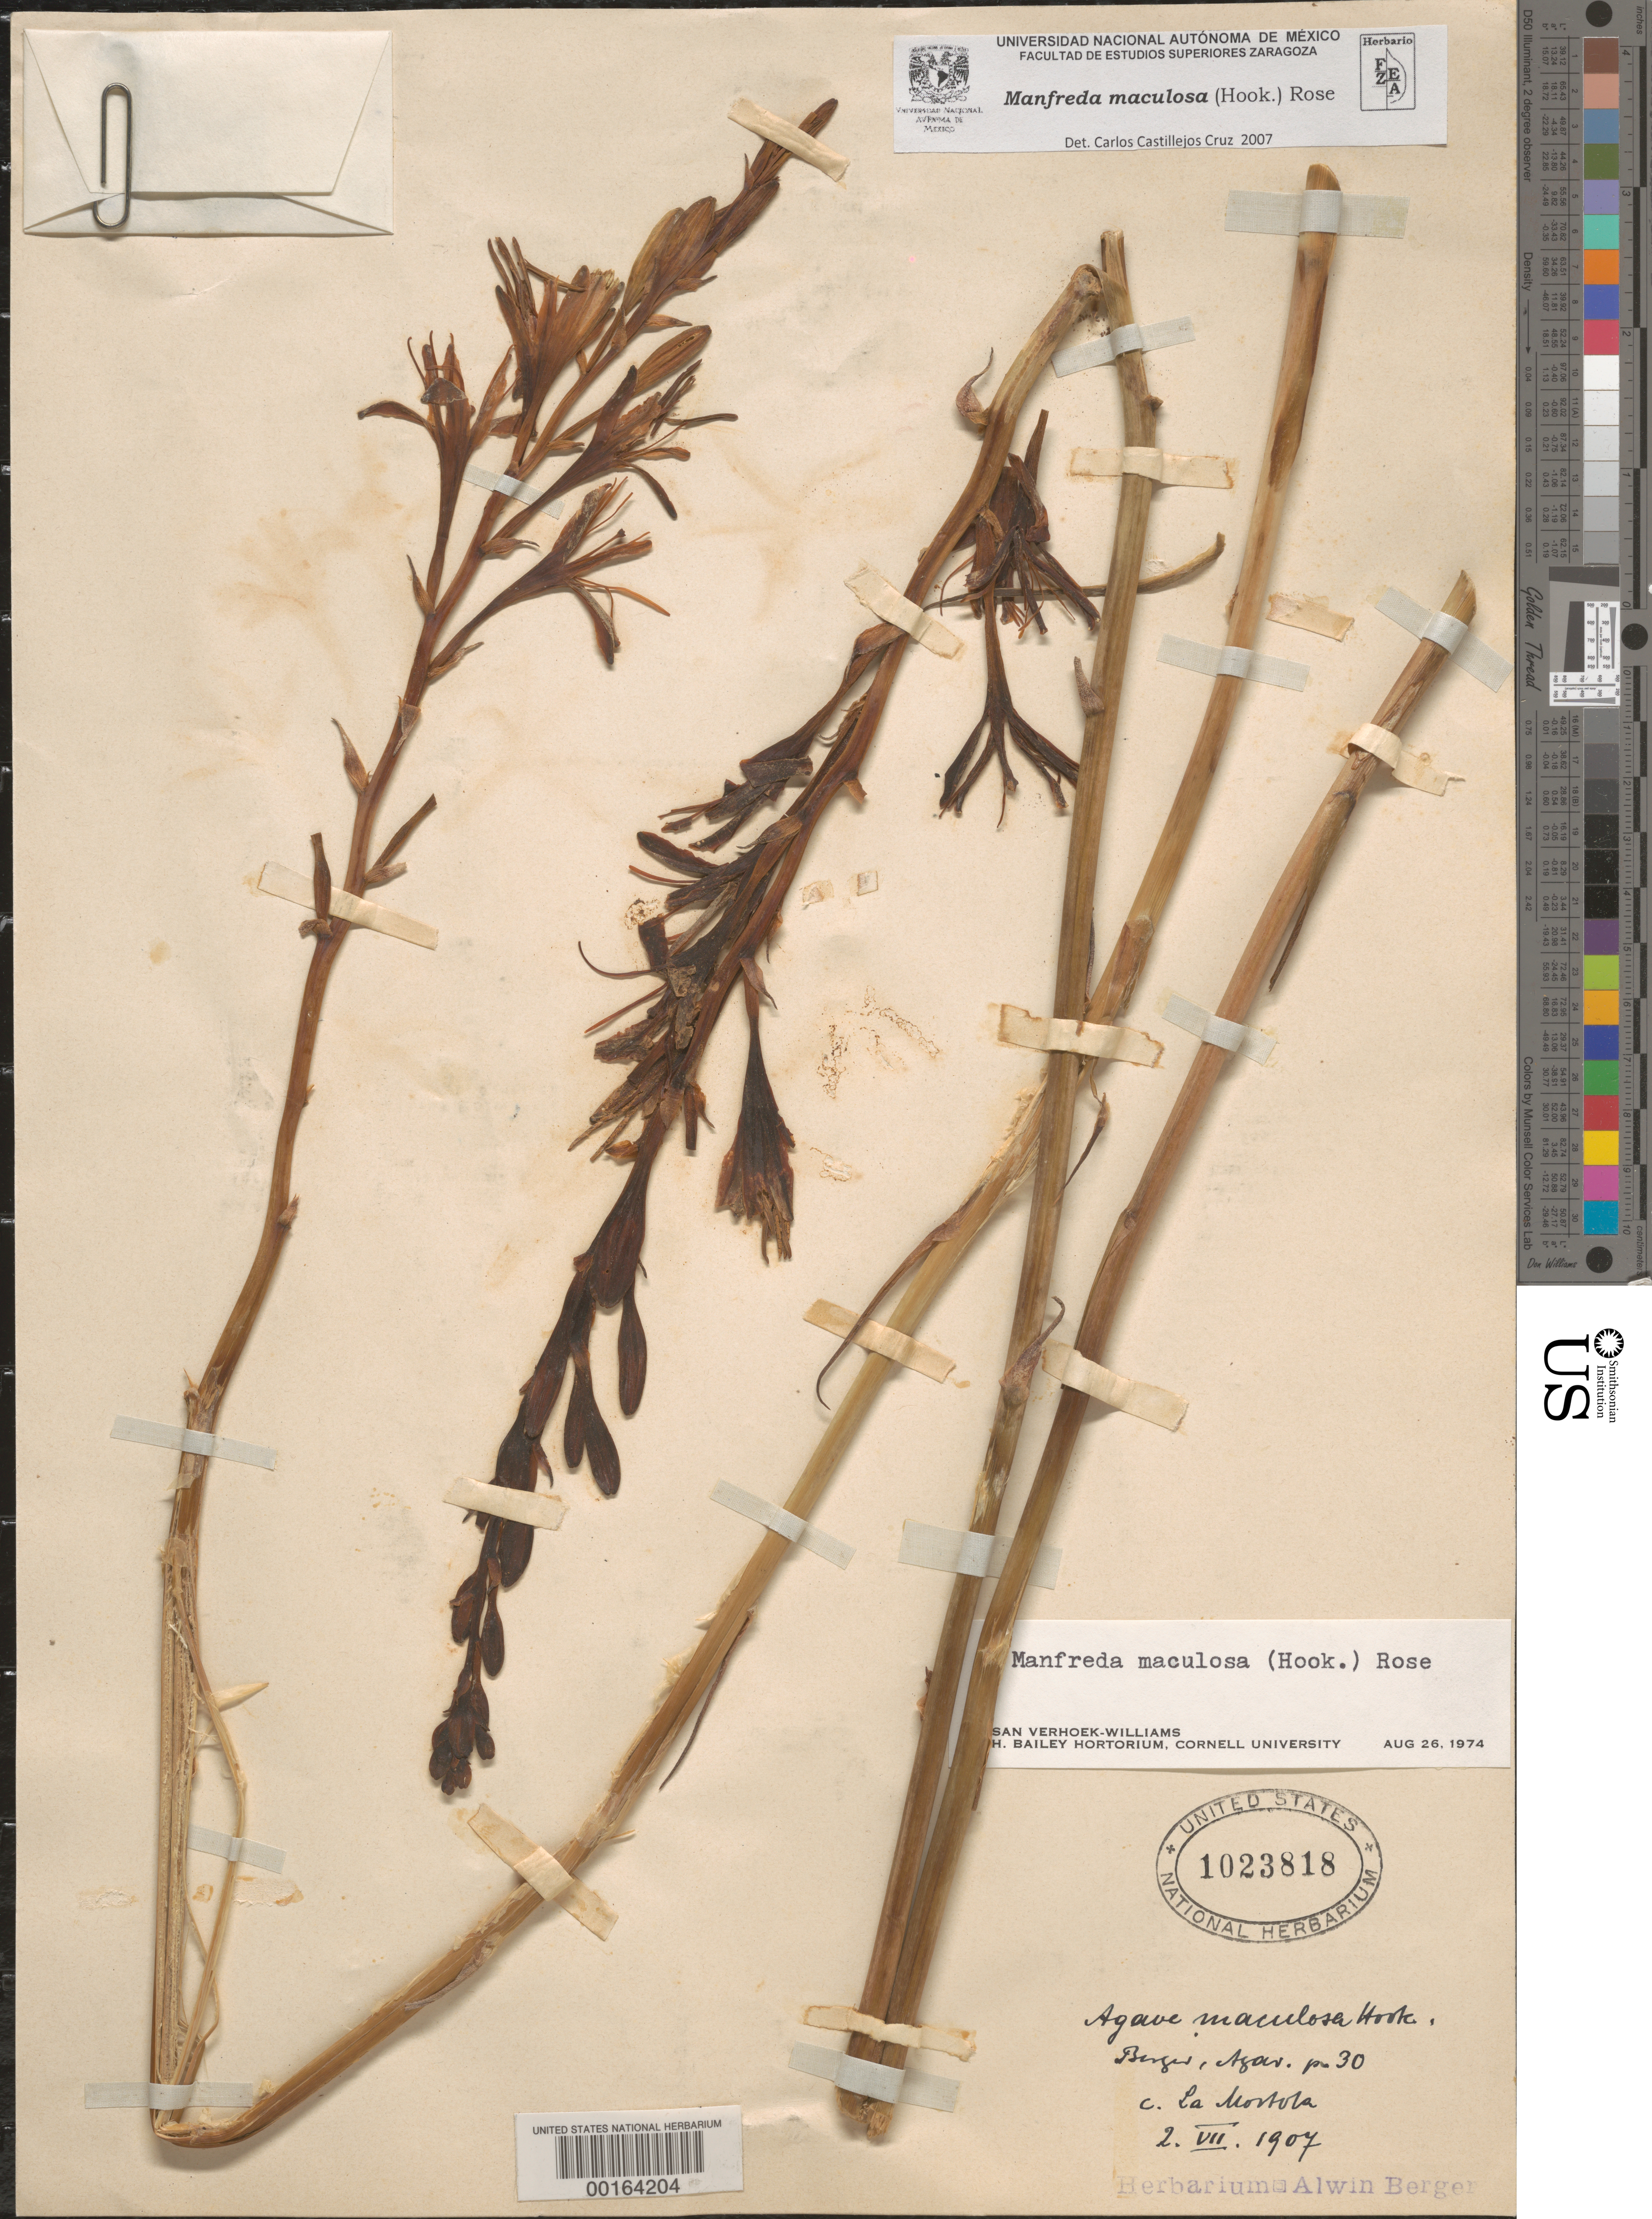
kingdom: Plantae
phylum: Tracheophyta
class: Liliopsida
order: Asparagales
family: Asparagaceae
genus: Manfreda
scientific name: Manfreda maculosa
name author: (Hook.) Rose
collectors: ex herb. A. Berger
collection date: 1909-06-02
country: Mexico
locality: Cultivated at La Mortola, Italy.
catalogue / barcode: US 1023818